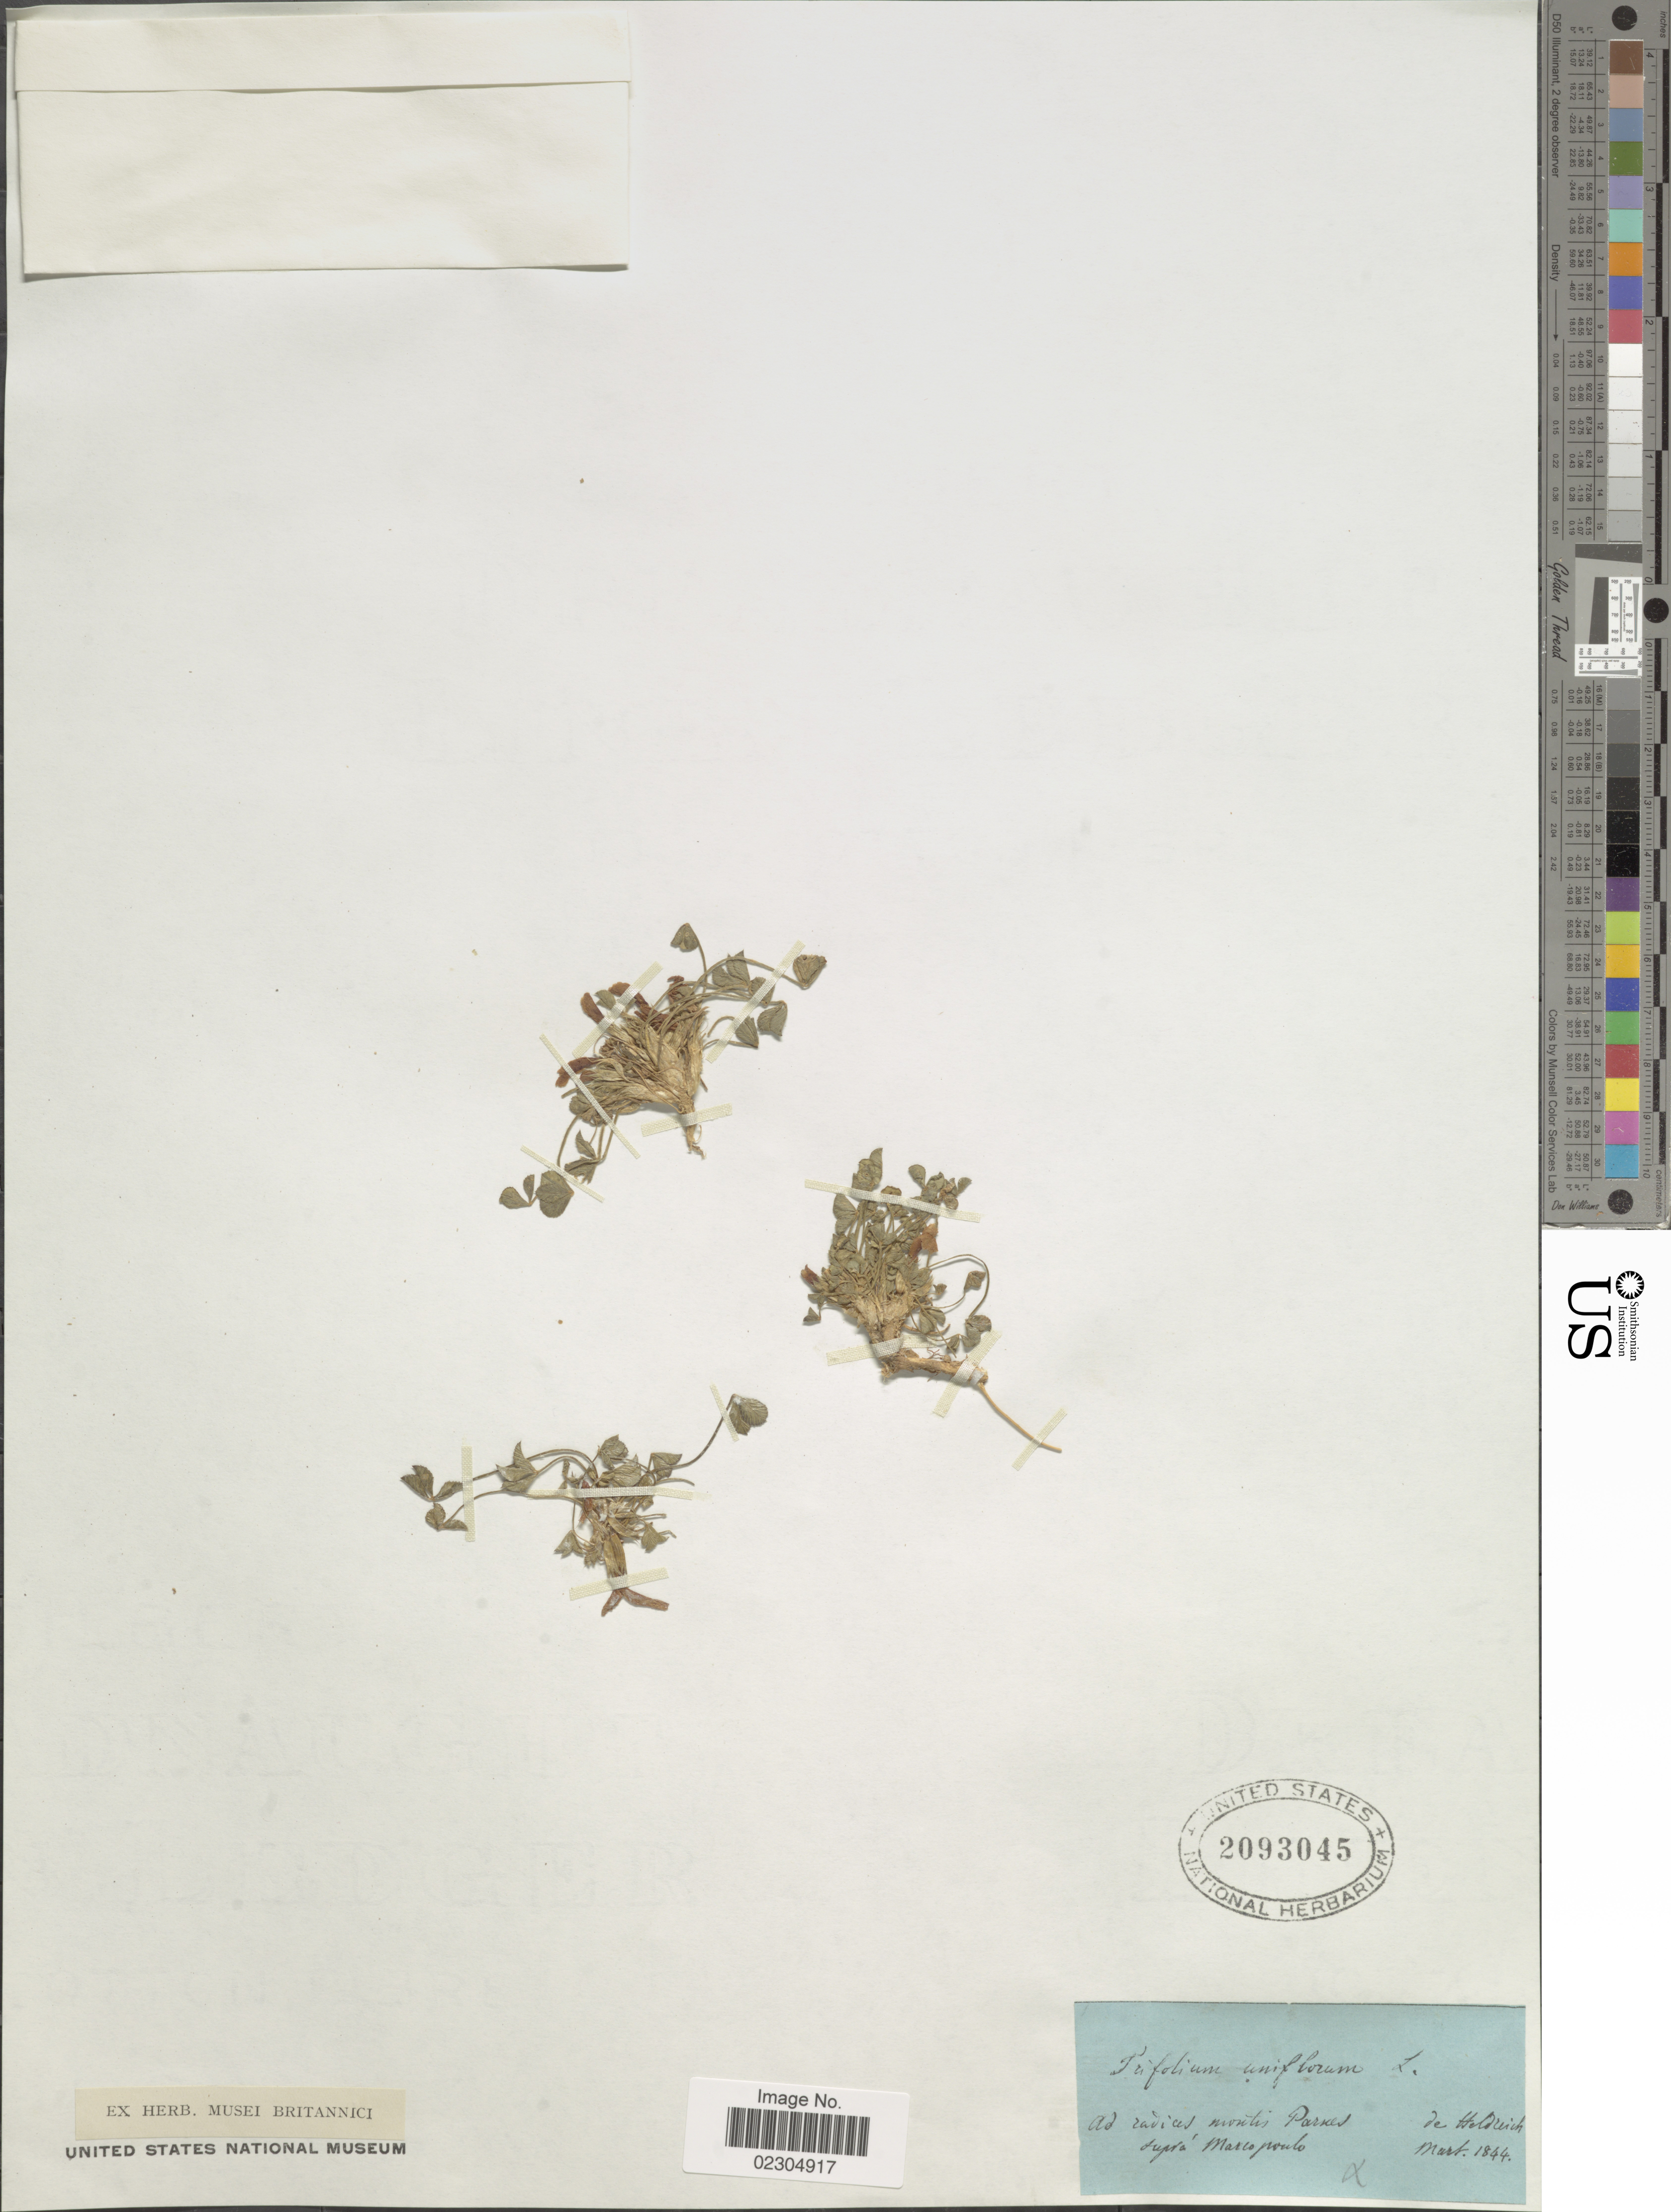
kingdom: Plantae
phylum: Tracheophyta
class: Magnoliopsida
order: Fabales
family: Fabaceae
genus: Trifolium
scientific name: Trifolium uniflorum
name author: L.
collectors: -. De Heldreich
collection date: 1844-03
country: Greece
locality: Ad radices montis Parnes supra Marcopoulo.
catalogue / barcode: US 2093045